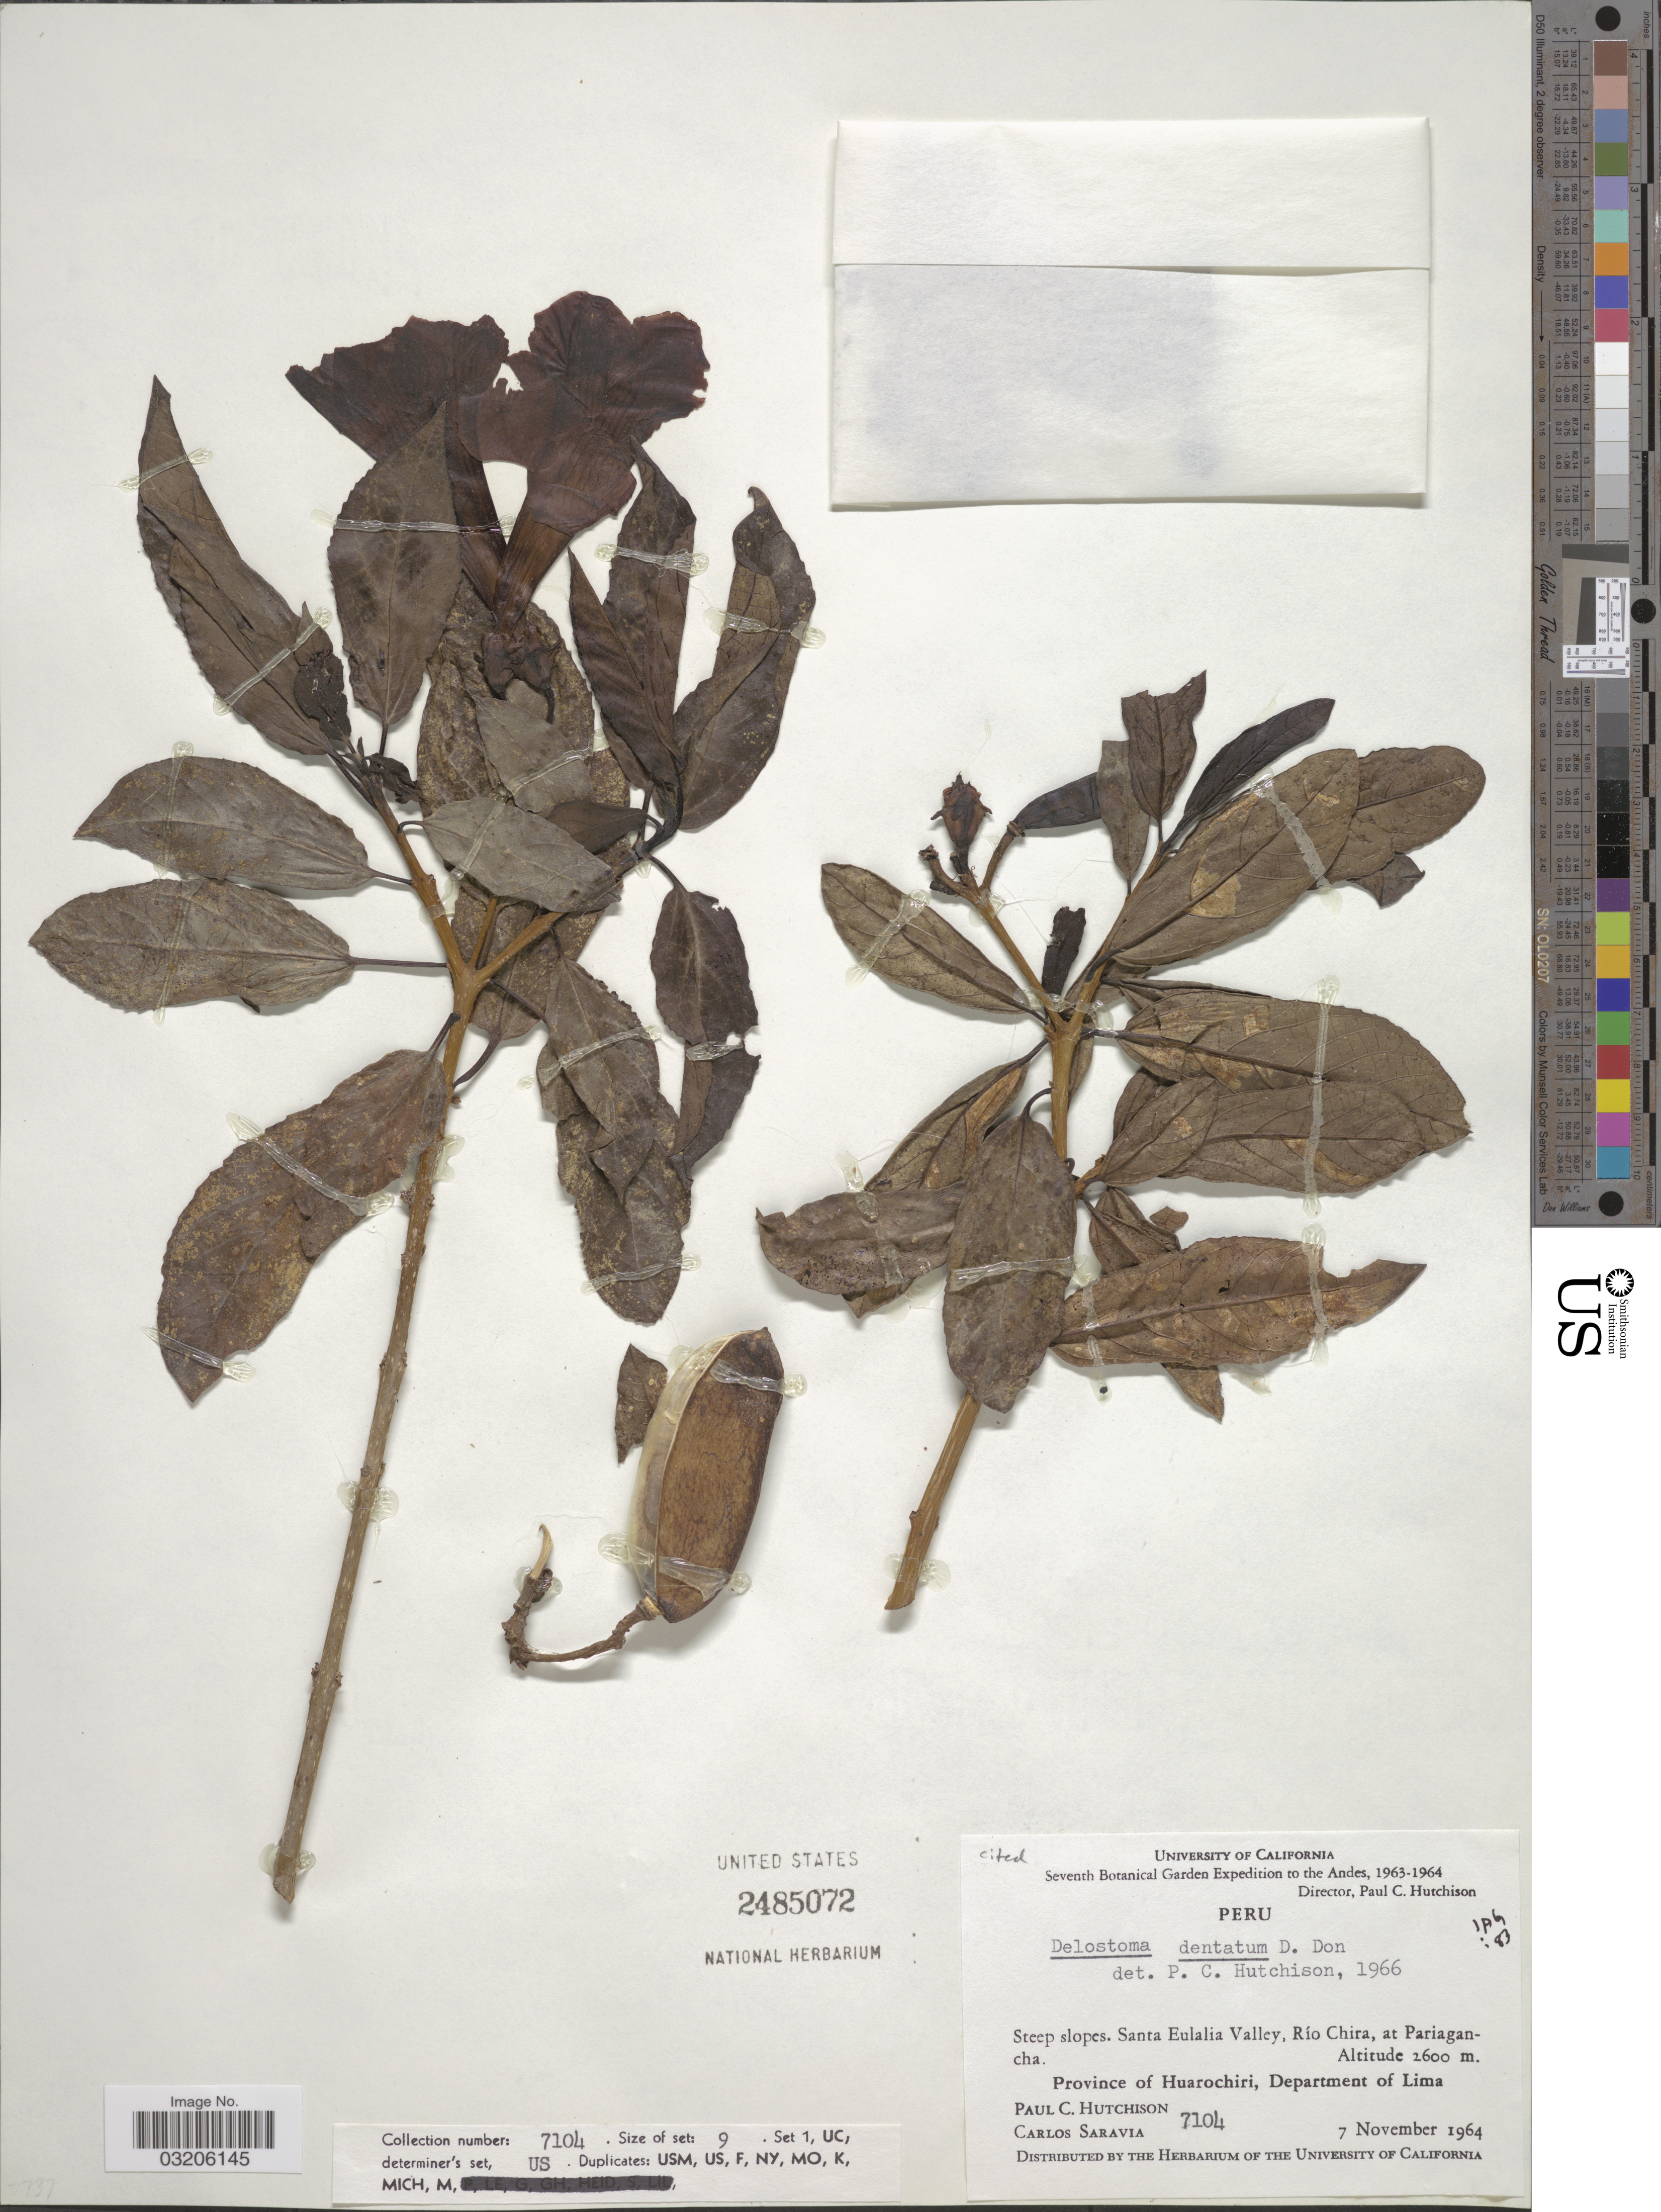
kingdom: Plantae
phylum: Tracheophyta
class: Magnoliopsida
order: Lamiales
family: Bignoniaceae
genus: Delostoma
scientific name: Delostoma dentatum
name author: D. Don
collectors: P. C. Hutchison & C. Saravia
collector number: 7104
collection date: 1964-11-07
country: Peru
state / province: Lima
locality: The Andes. Santa Eulalia Valley, Río Chira, at Pariagancha. Province of Huarochiri, Department of Lima.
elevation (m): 2600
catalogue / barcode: US 2485072